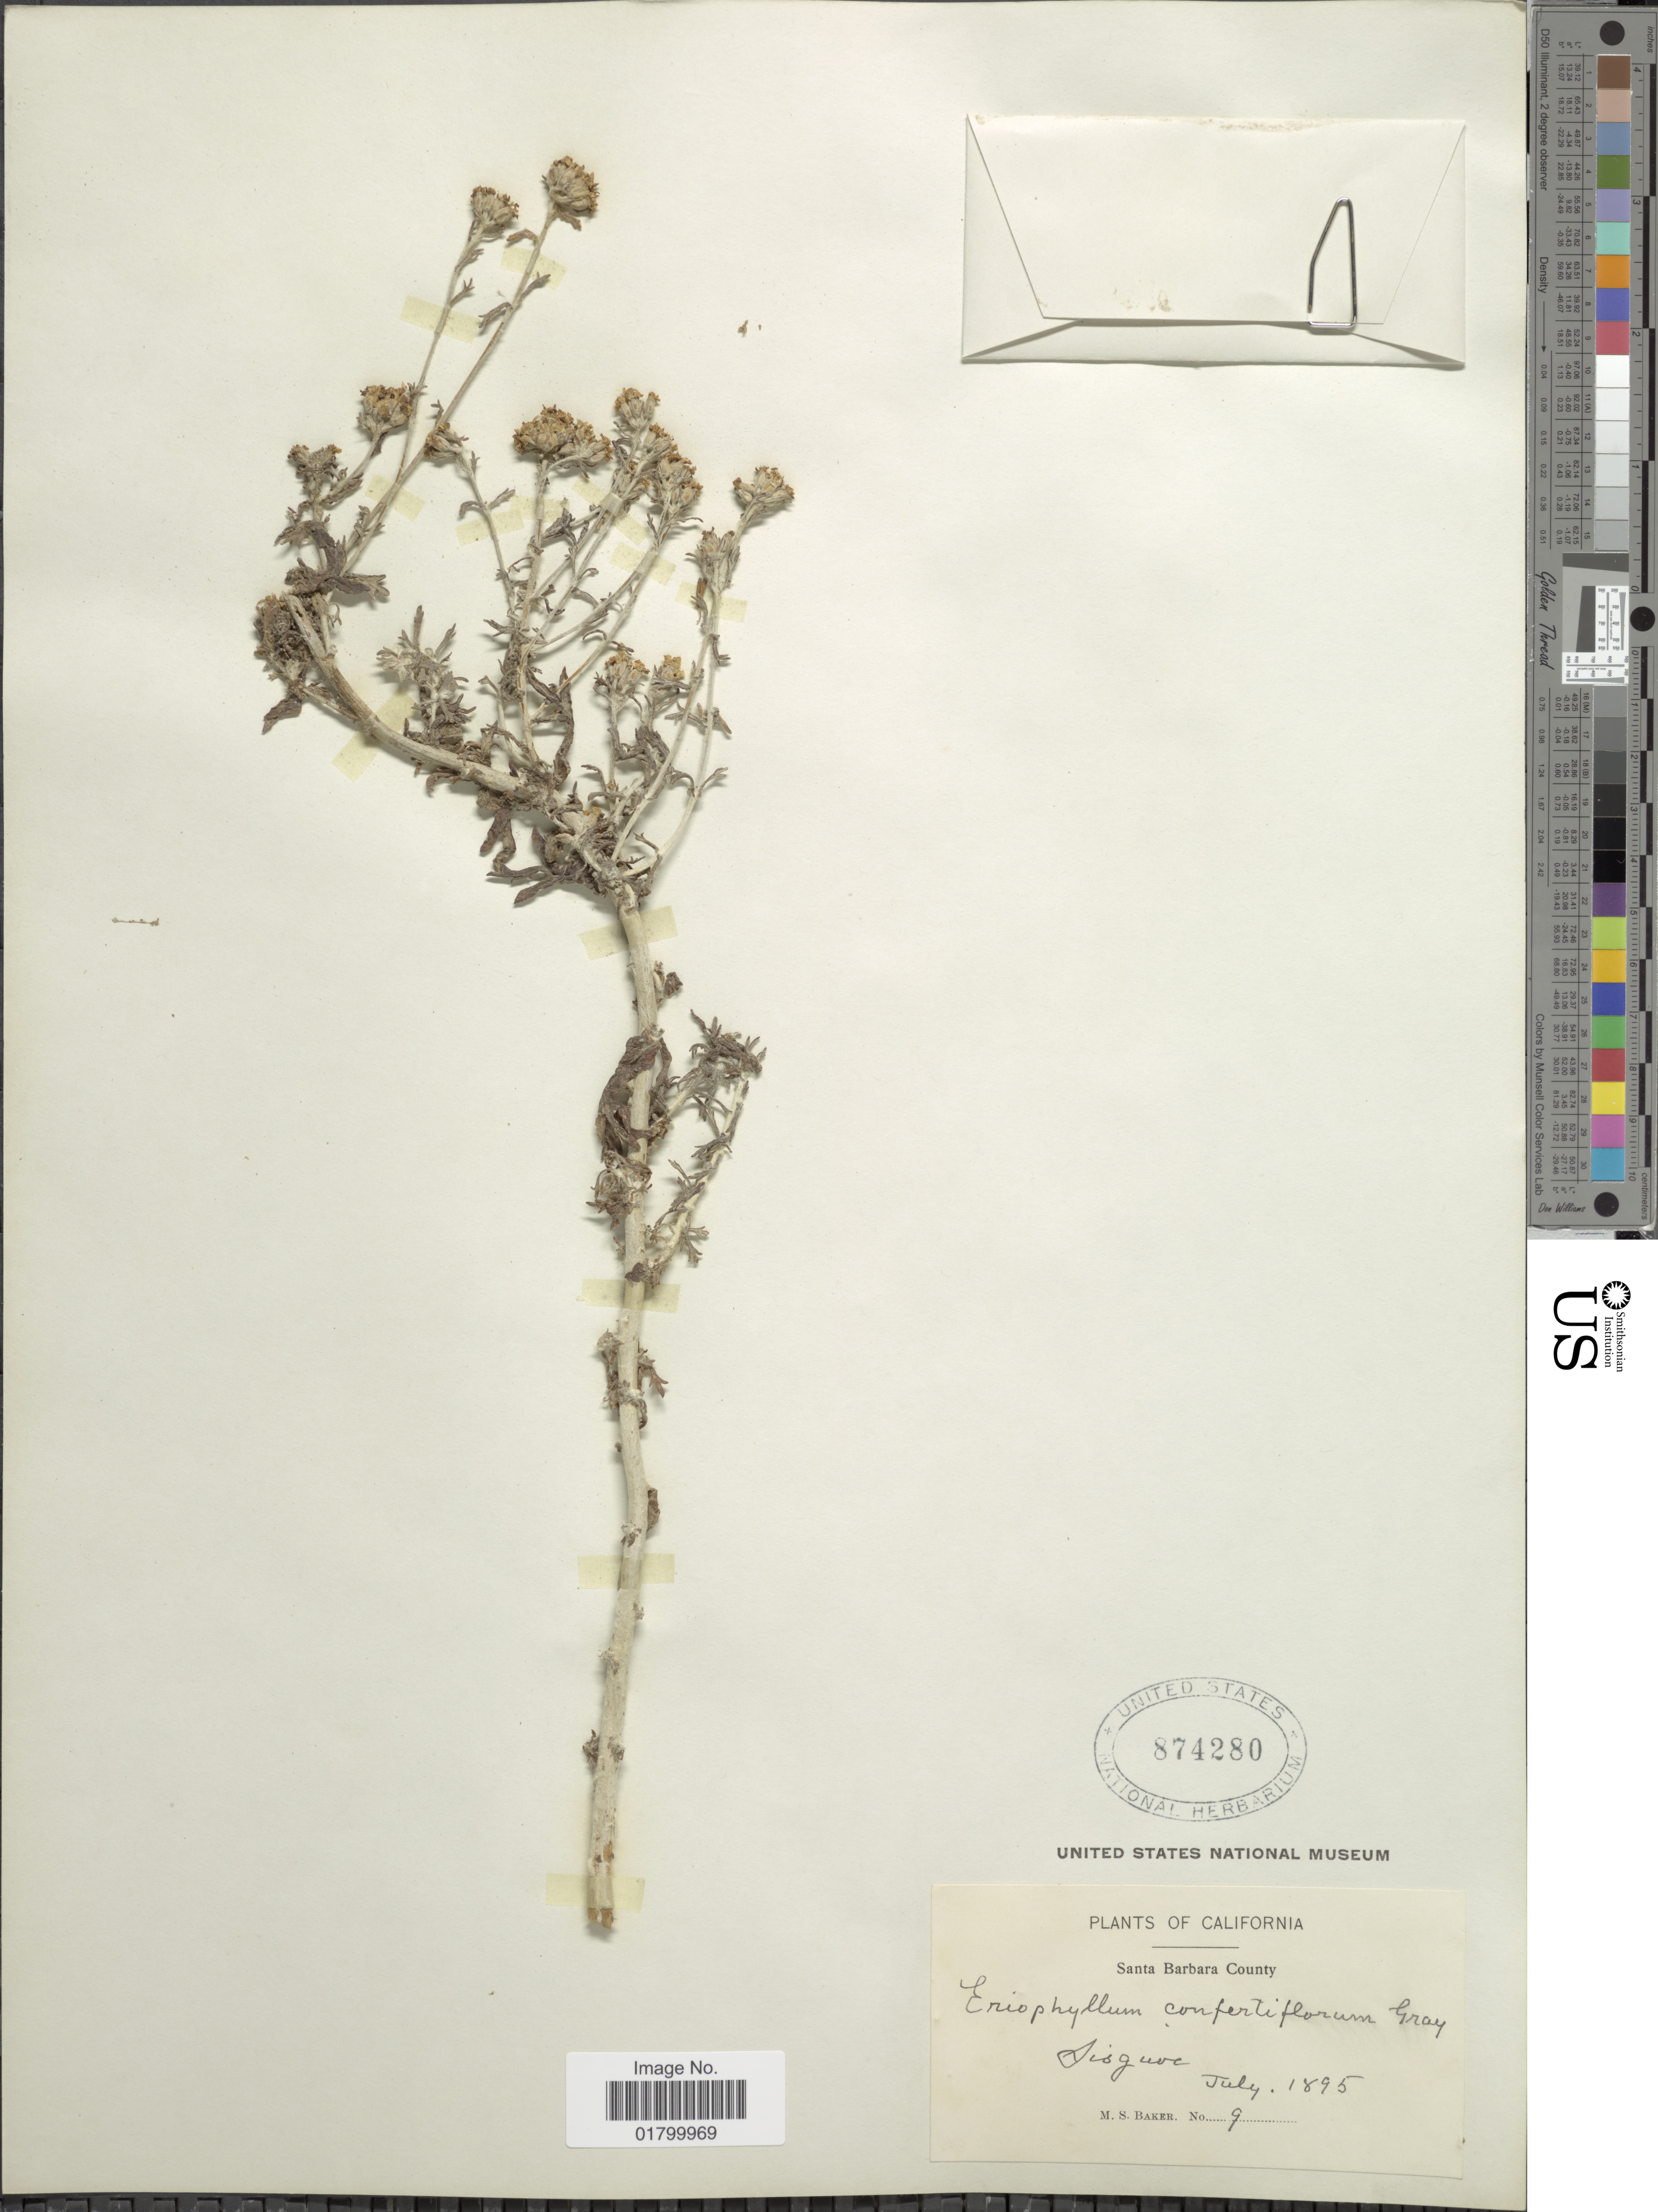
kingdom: Plantae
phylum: Tracheophyta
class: Magnoliopsida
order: Asterales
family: Asteraceae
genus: Eriophyllum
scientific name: Eriophyllum confertiflorum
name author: (DC.) A. Gray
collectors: M. S. Baker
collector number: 9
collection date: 1895-07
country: United States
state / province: California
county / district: Santa Barbara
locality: Santa Barbara County, Sisquoc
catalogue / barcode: US 874280